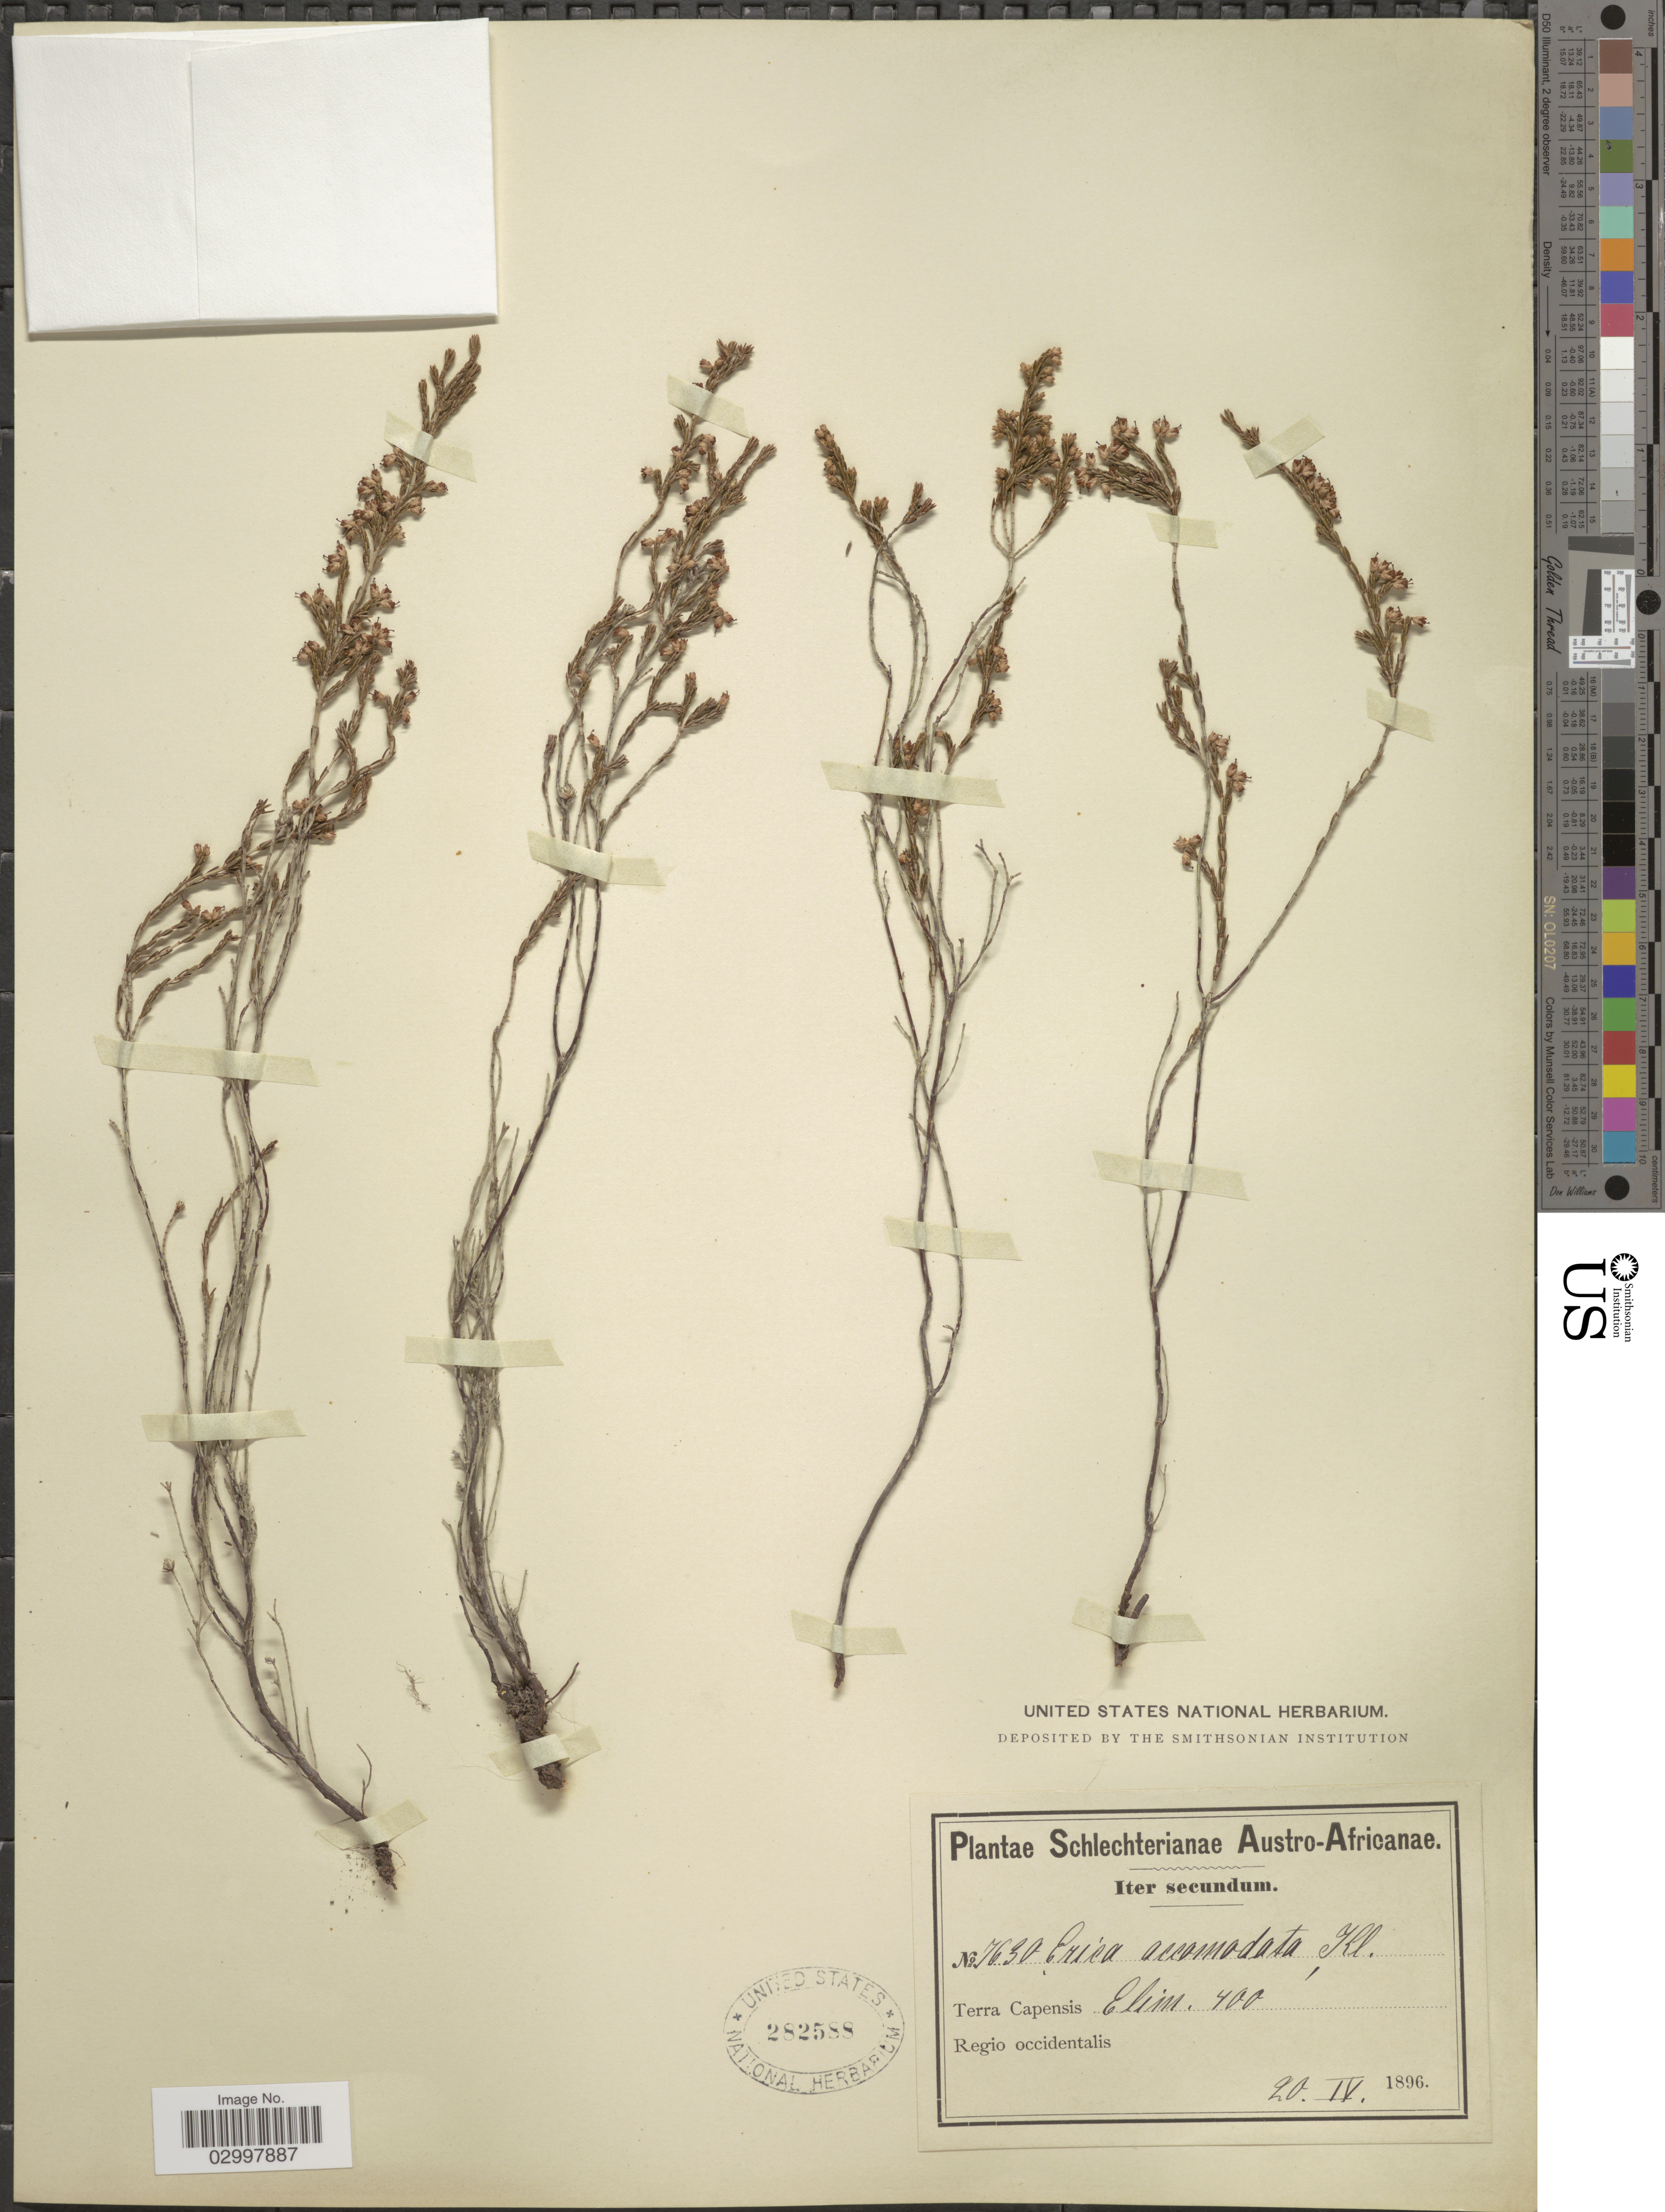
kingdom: Plantae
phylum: Tracheophyta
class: Magnoliopsida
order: Ericales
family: Ericaceae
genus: Erica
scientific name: Erica accommodata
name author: Klotzsch ex Benth.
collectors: Schlechter, --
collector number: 7630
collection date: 1896-04-20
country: South Africa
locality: Austro-Africanae. Terra Capensis. Elim. Regio occidentalis.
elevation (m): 122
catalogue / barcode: US 282588